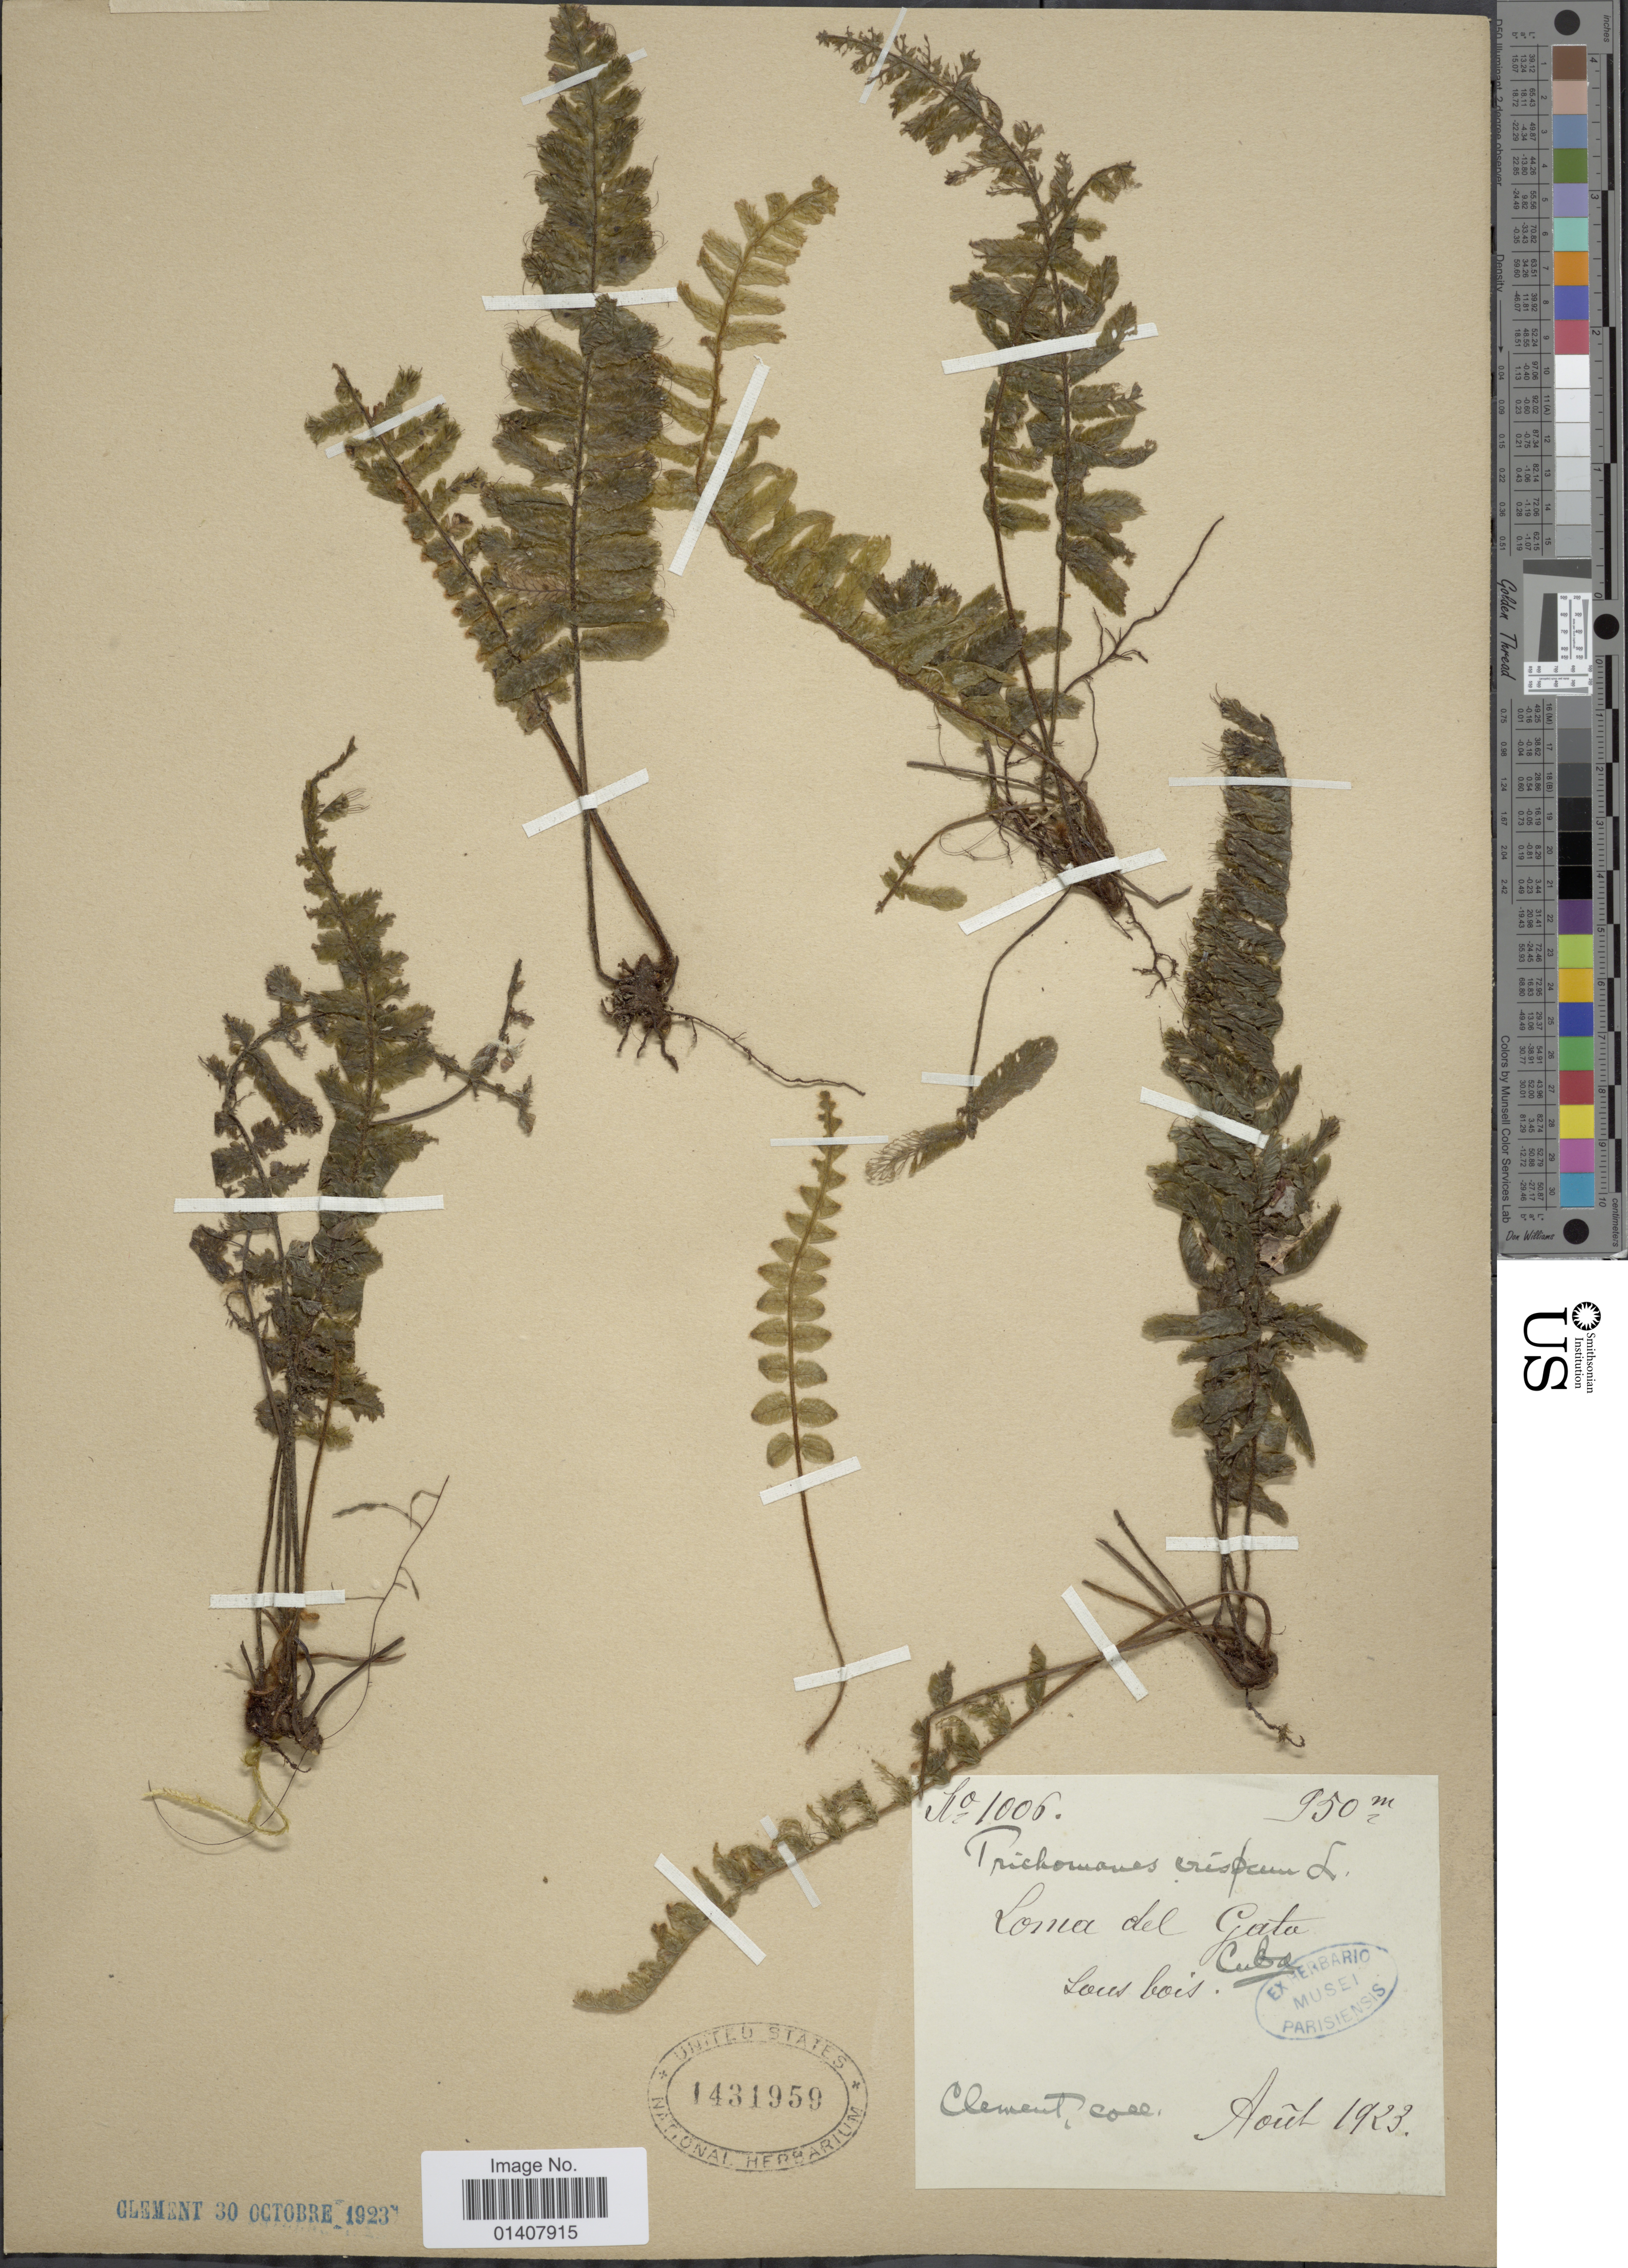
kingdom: Plantae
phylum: Tracheophyta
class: Polypodiopsida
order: Hymenophyllales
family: Hymenophyllaceae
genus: Trichomanes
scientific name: Trichomanes crispum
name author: L.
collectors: -. Clement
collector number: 1006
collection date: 1923-08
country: Cuba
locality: Loma del Gato. lieus bois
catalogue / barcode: US 1431959